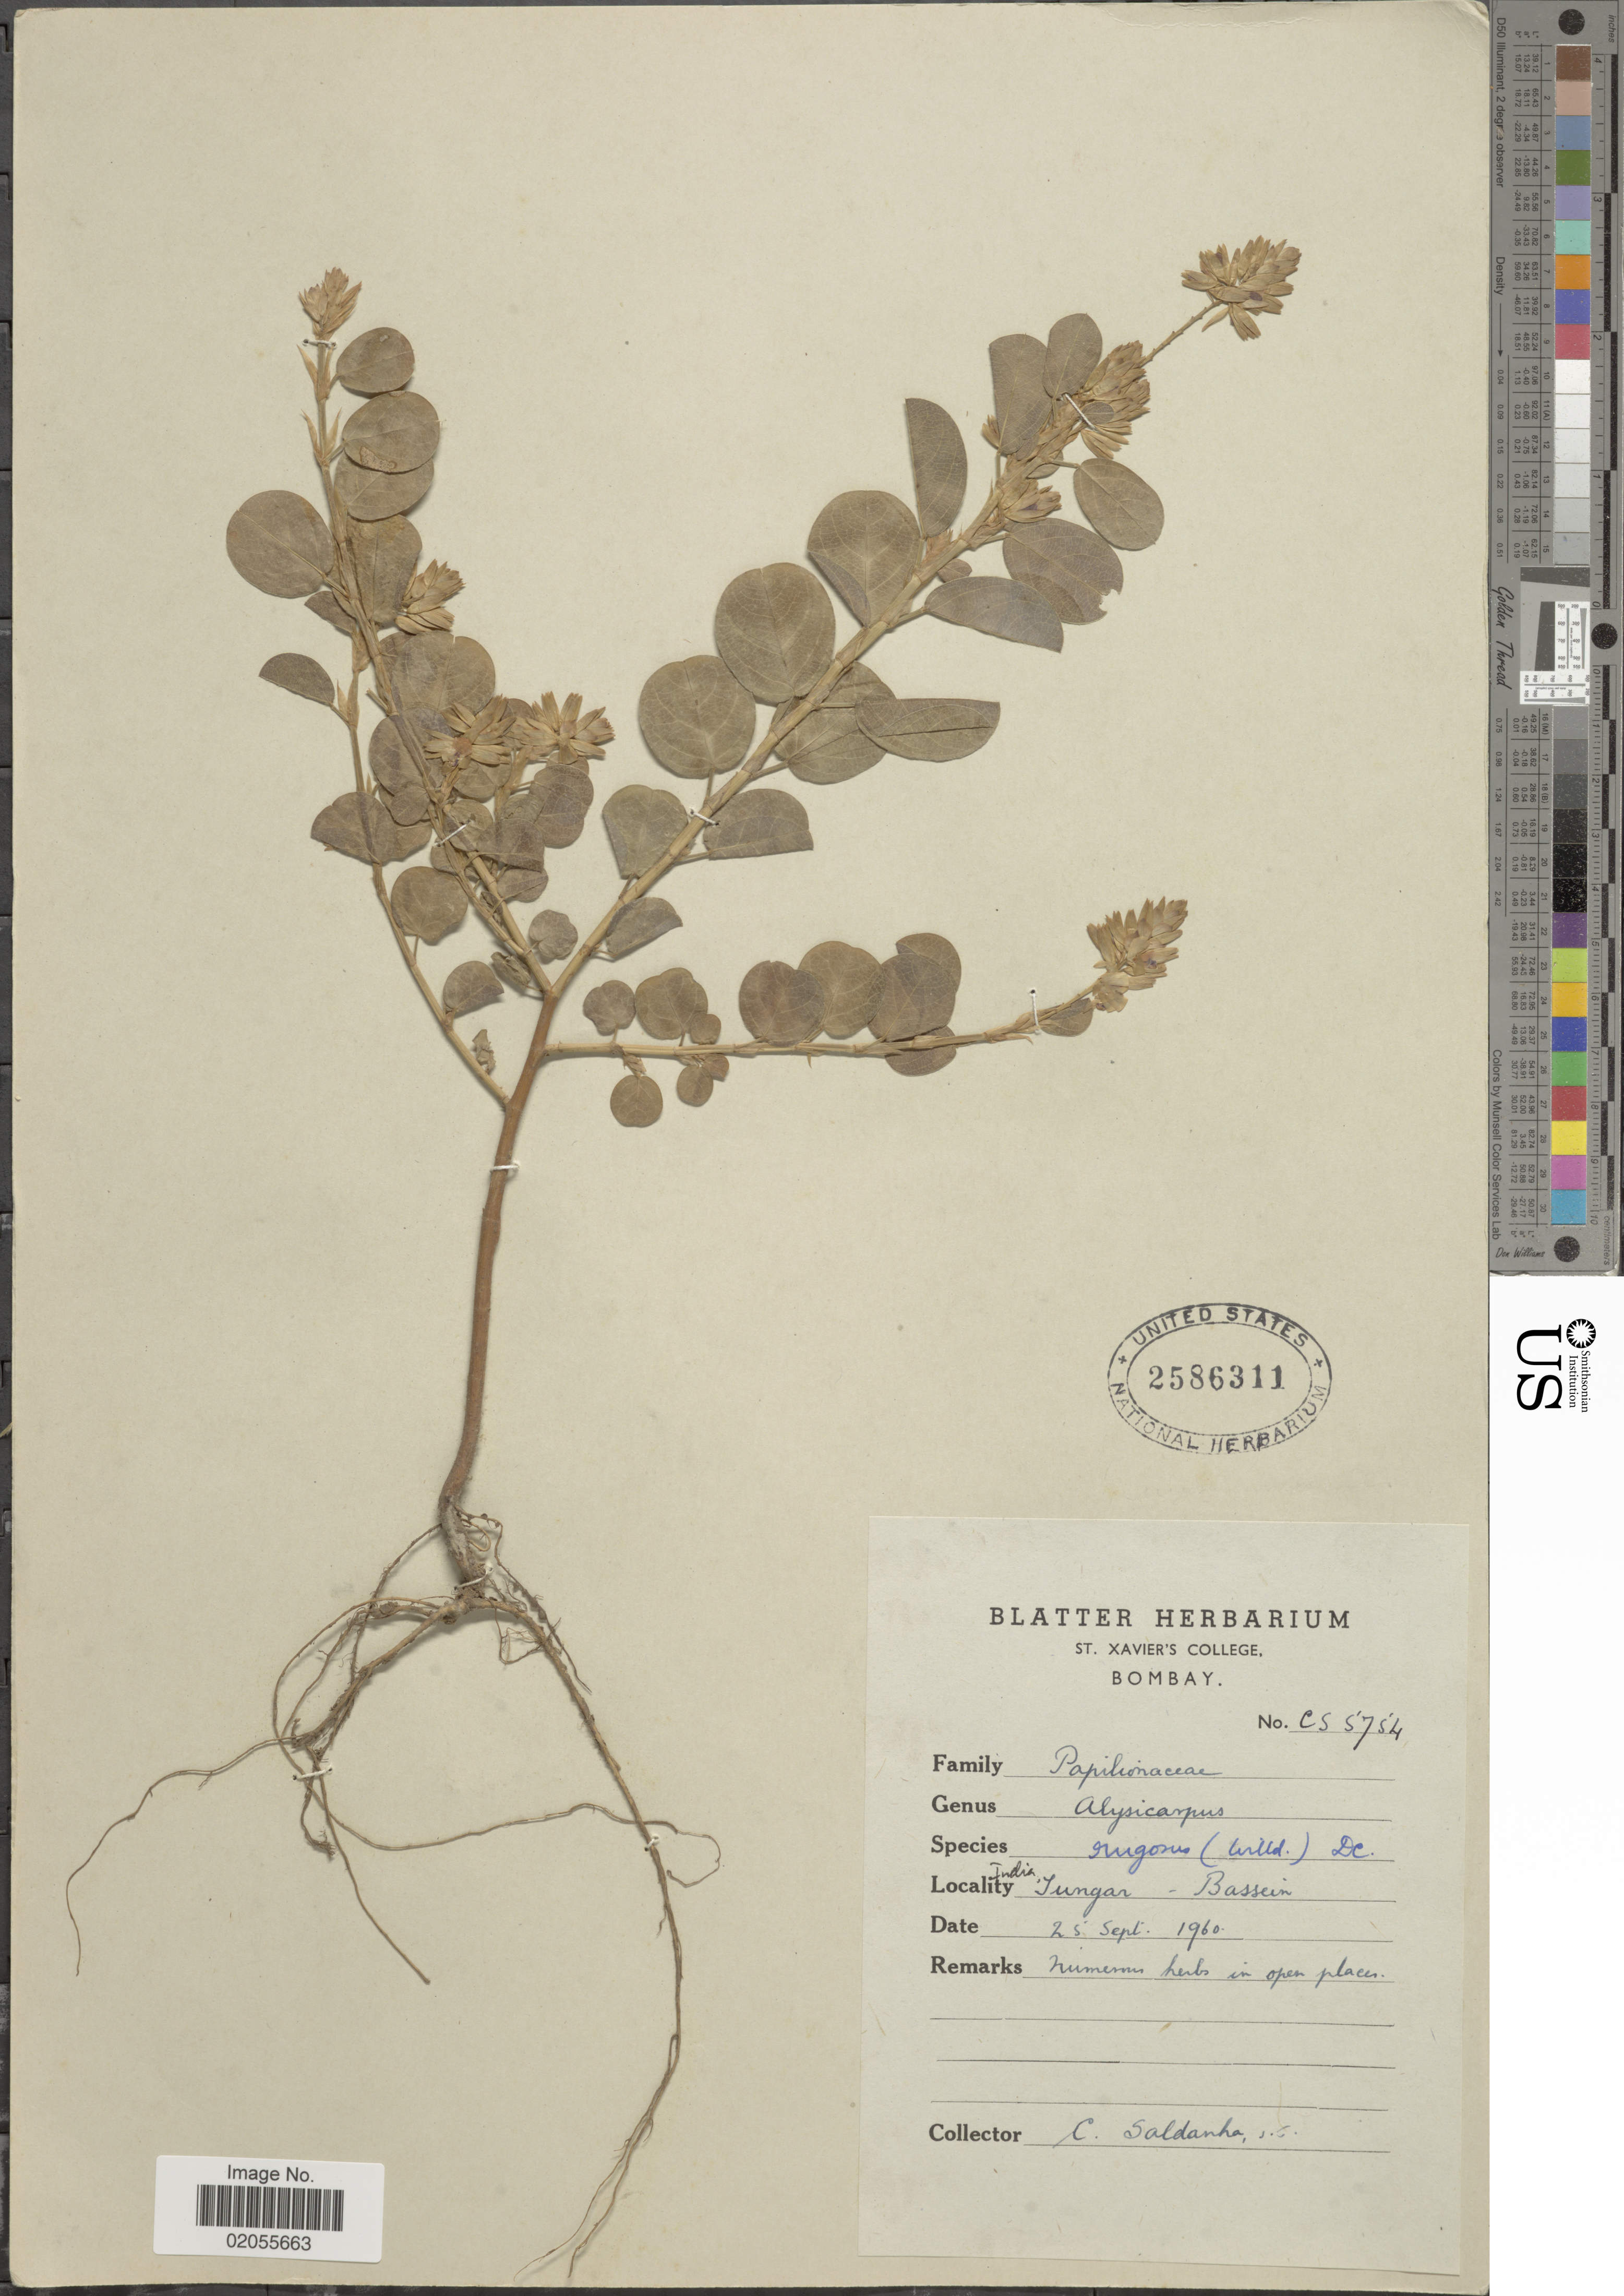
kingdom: Plantae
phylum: Tracheophyta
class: Magnoliopsida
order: Fabales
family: Fabaceae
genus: Alysicarpus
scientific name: Alysicarpus rugosus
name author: (Willd.) DC.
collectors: C. Saldanha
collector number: CS 5754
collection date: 1960-09-25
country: India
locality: Tungar- Bassein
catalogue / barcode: US 2586311